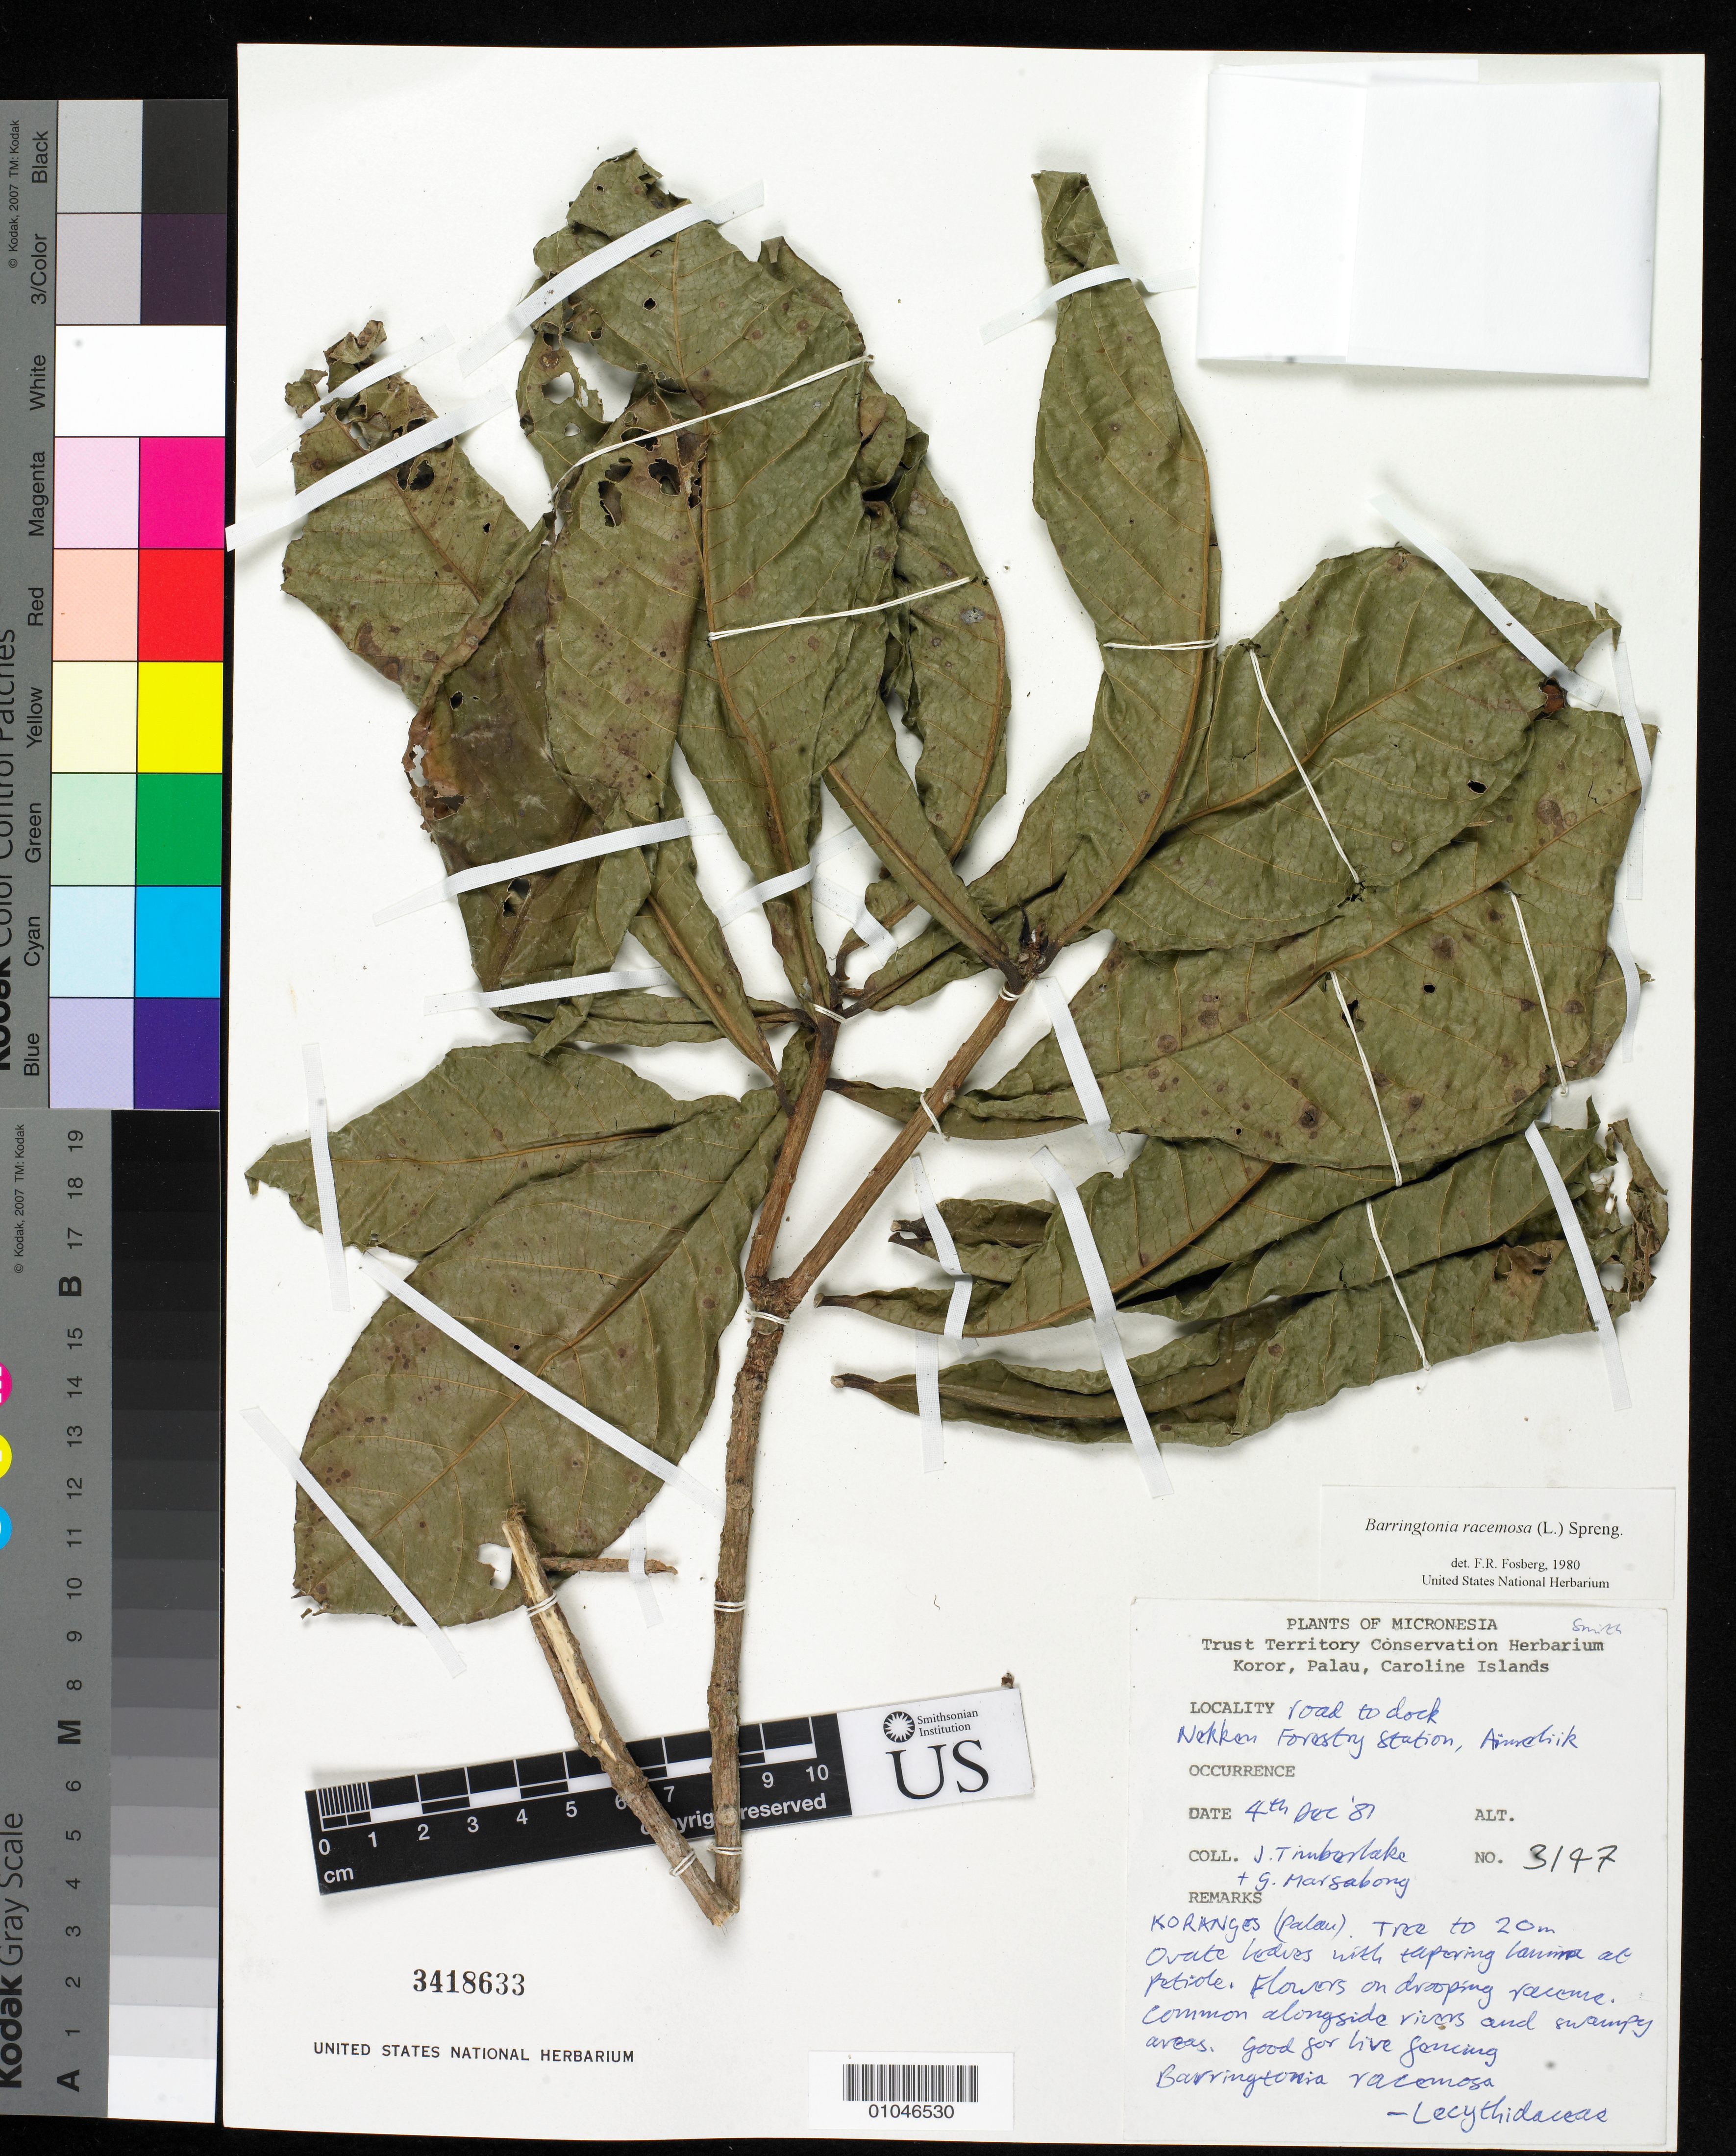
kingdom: Plantae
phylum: Tracheophyta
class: Magnoliopsida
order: Ericales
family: Lecythidaceae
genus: Barringtonia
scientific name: Barringtonia racemosa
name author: (L.) Spreng.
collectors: J. Timberlake & G. Marsabong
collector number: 3147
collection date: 1981-12-04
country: Palau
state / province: Koror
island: Oreor (Koror)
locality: Road to dock, Nekkon Forestry Station, Aimchik, Koror, Palau, Caroline Islands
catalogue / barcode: US 3418633